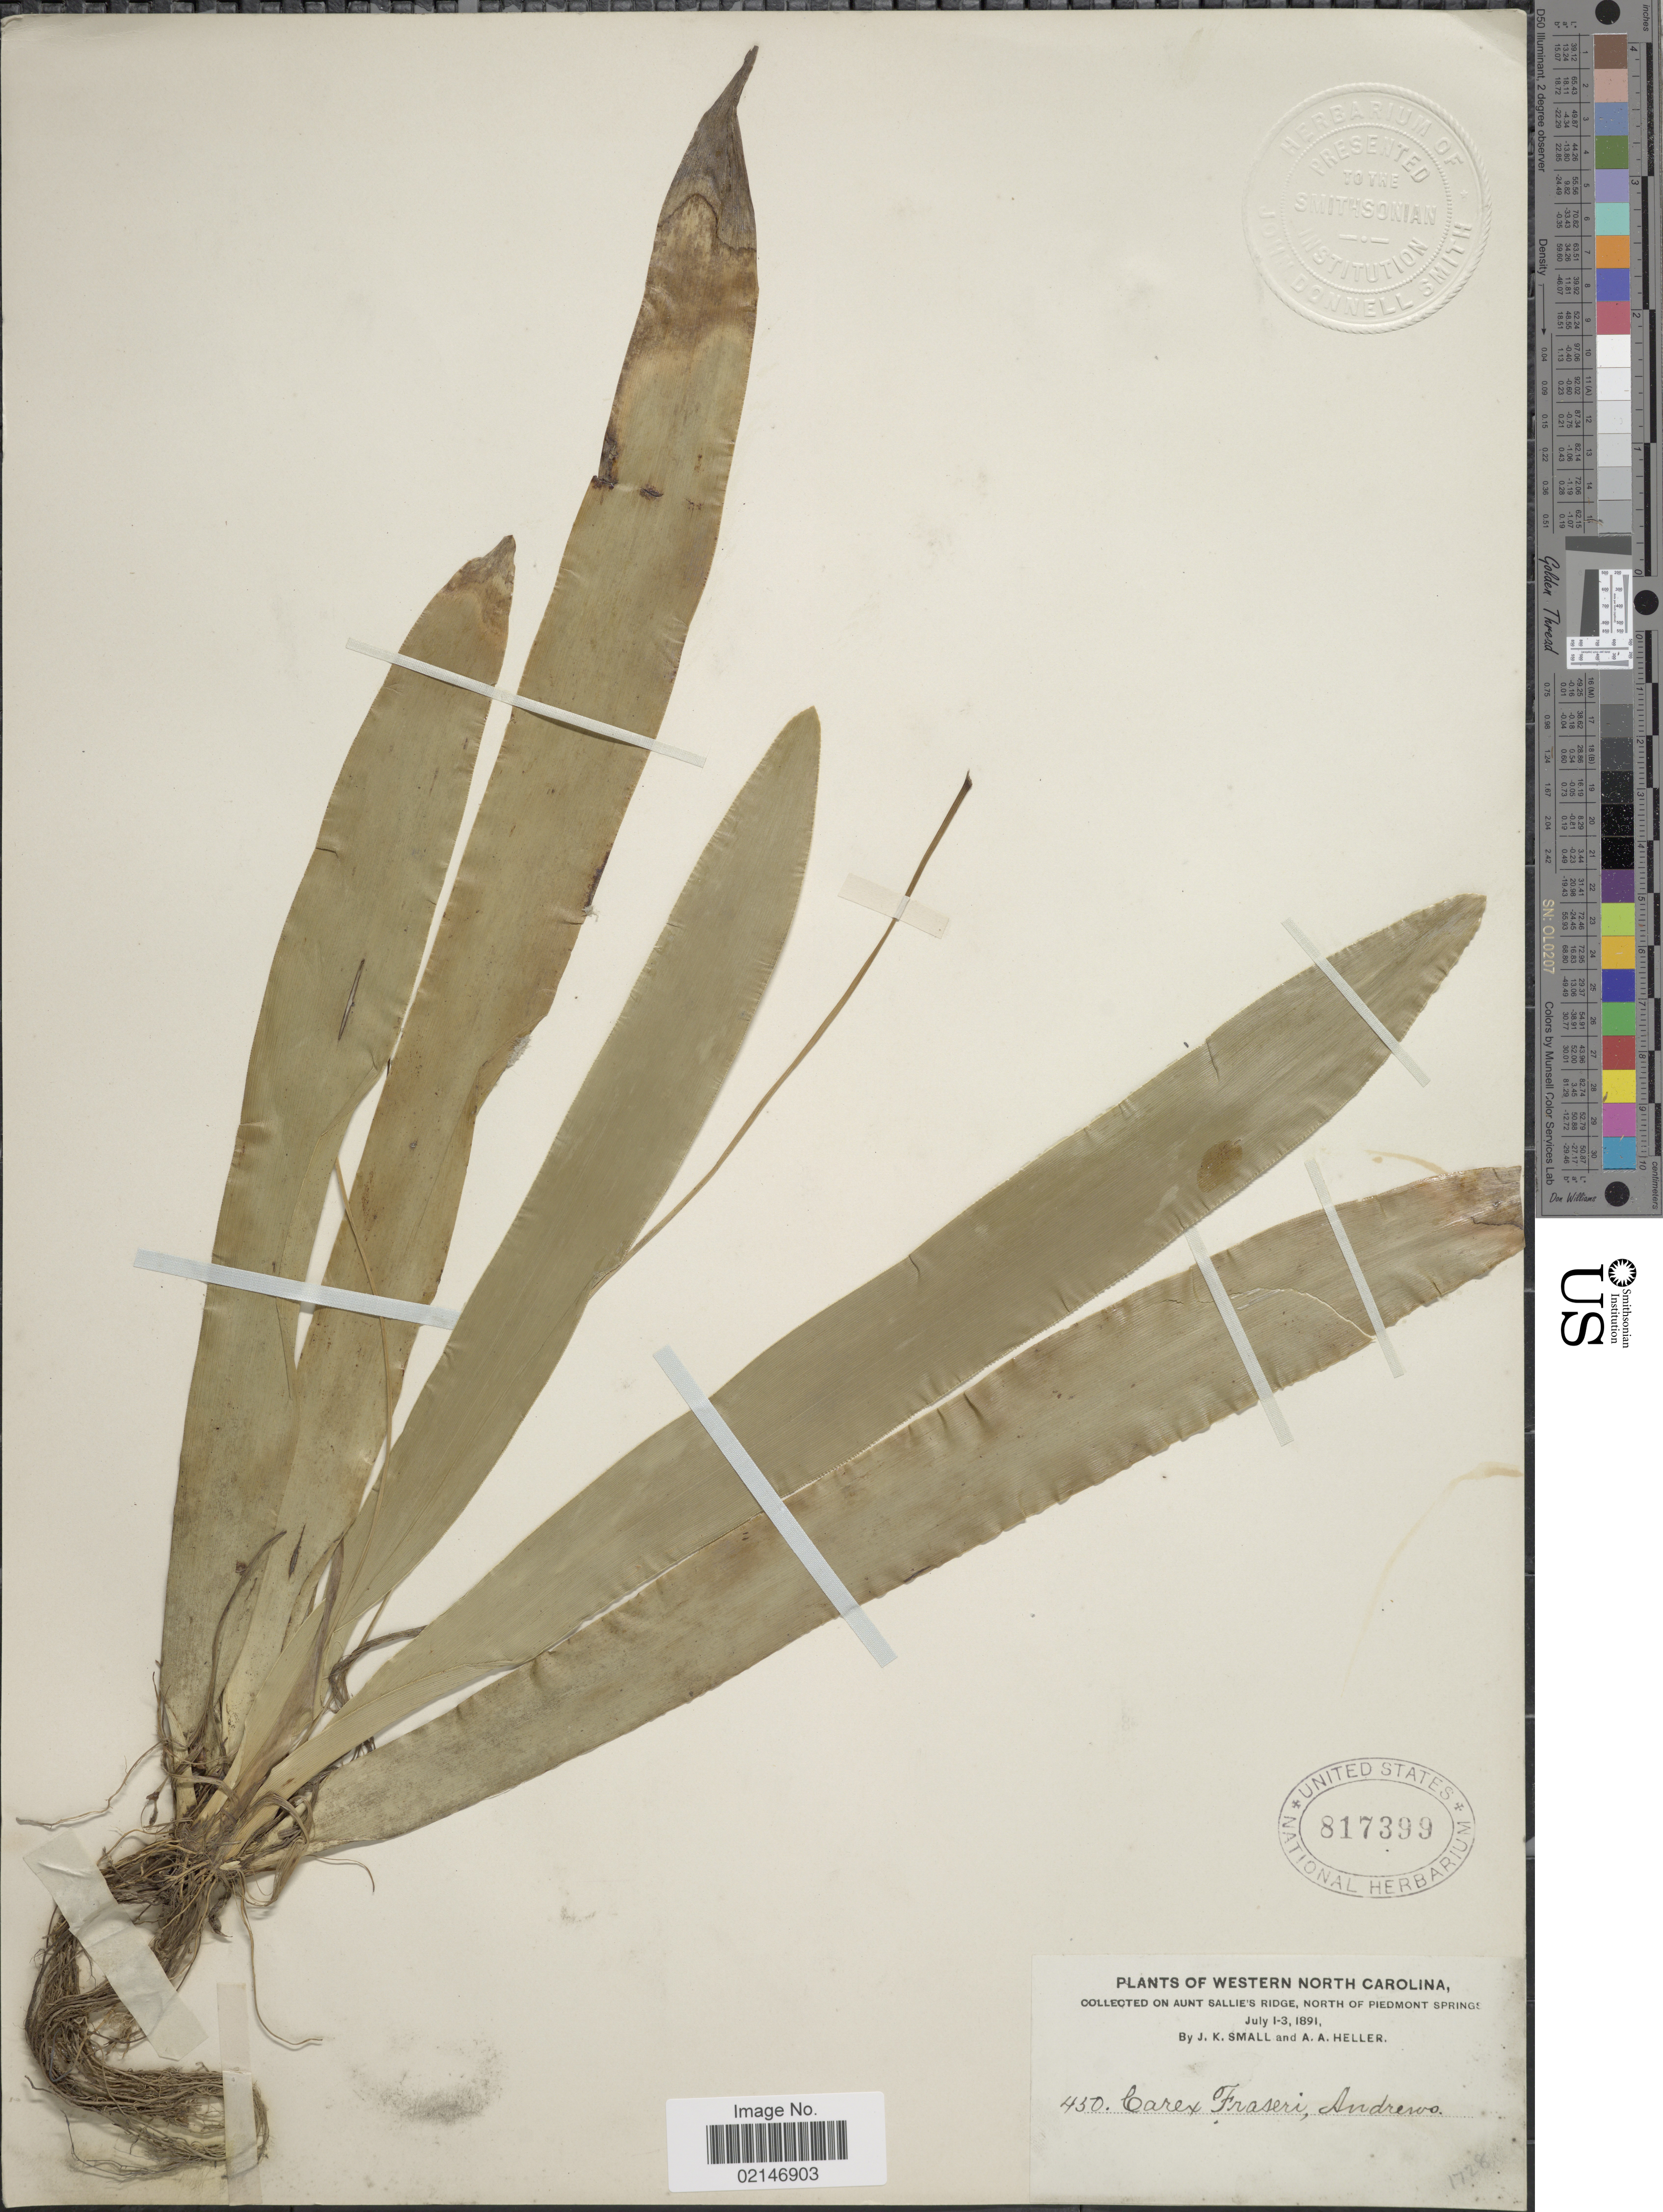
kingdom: Plantae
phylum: Tracheophyta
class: Liliopsida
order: Poales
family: Cyperaceae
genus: Carex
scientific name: Carex fraseriana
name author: Ker Gawl.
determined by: Strong, Mark T., (BOT), Smithsonian Institution - National Museum of Natural History (UNITED STATES)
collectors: J. K. Small & A. A. Heller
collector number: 450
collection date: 1891-07-01/1891-07-03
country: United States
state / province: North Carolina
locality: Western North Carolina, Aunt Sallie's Ridge, North of Piedmont Springs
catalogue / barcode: US 817399